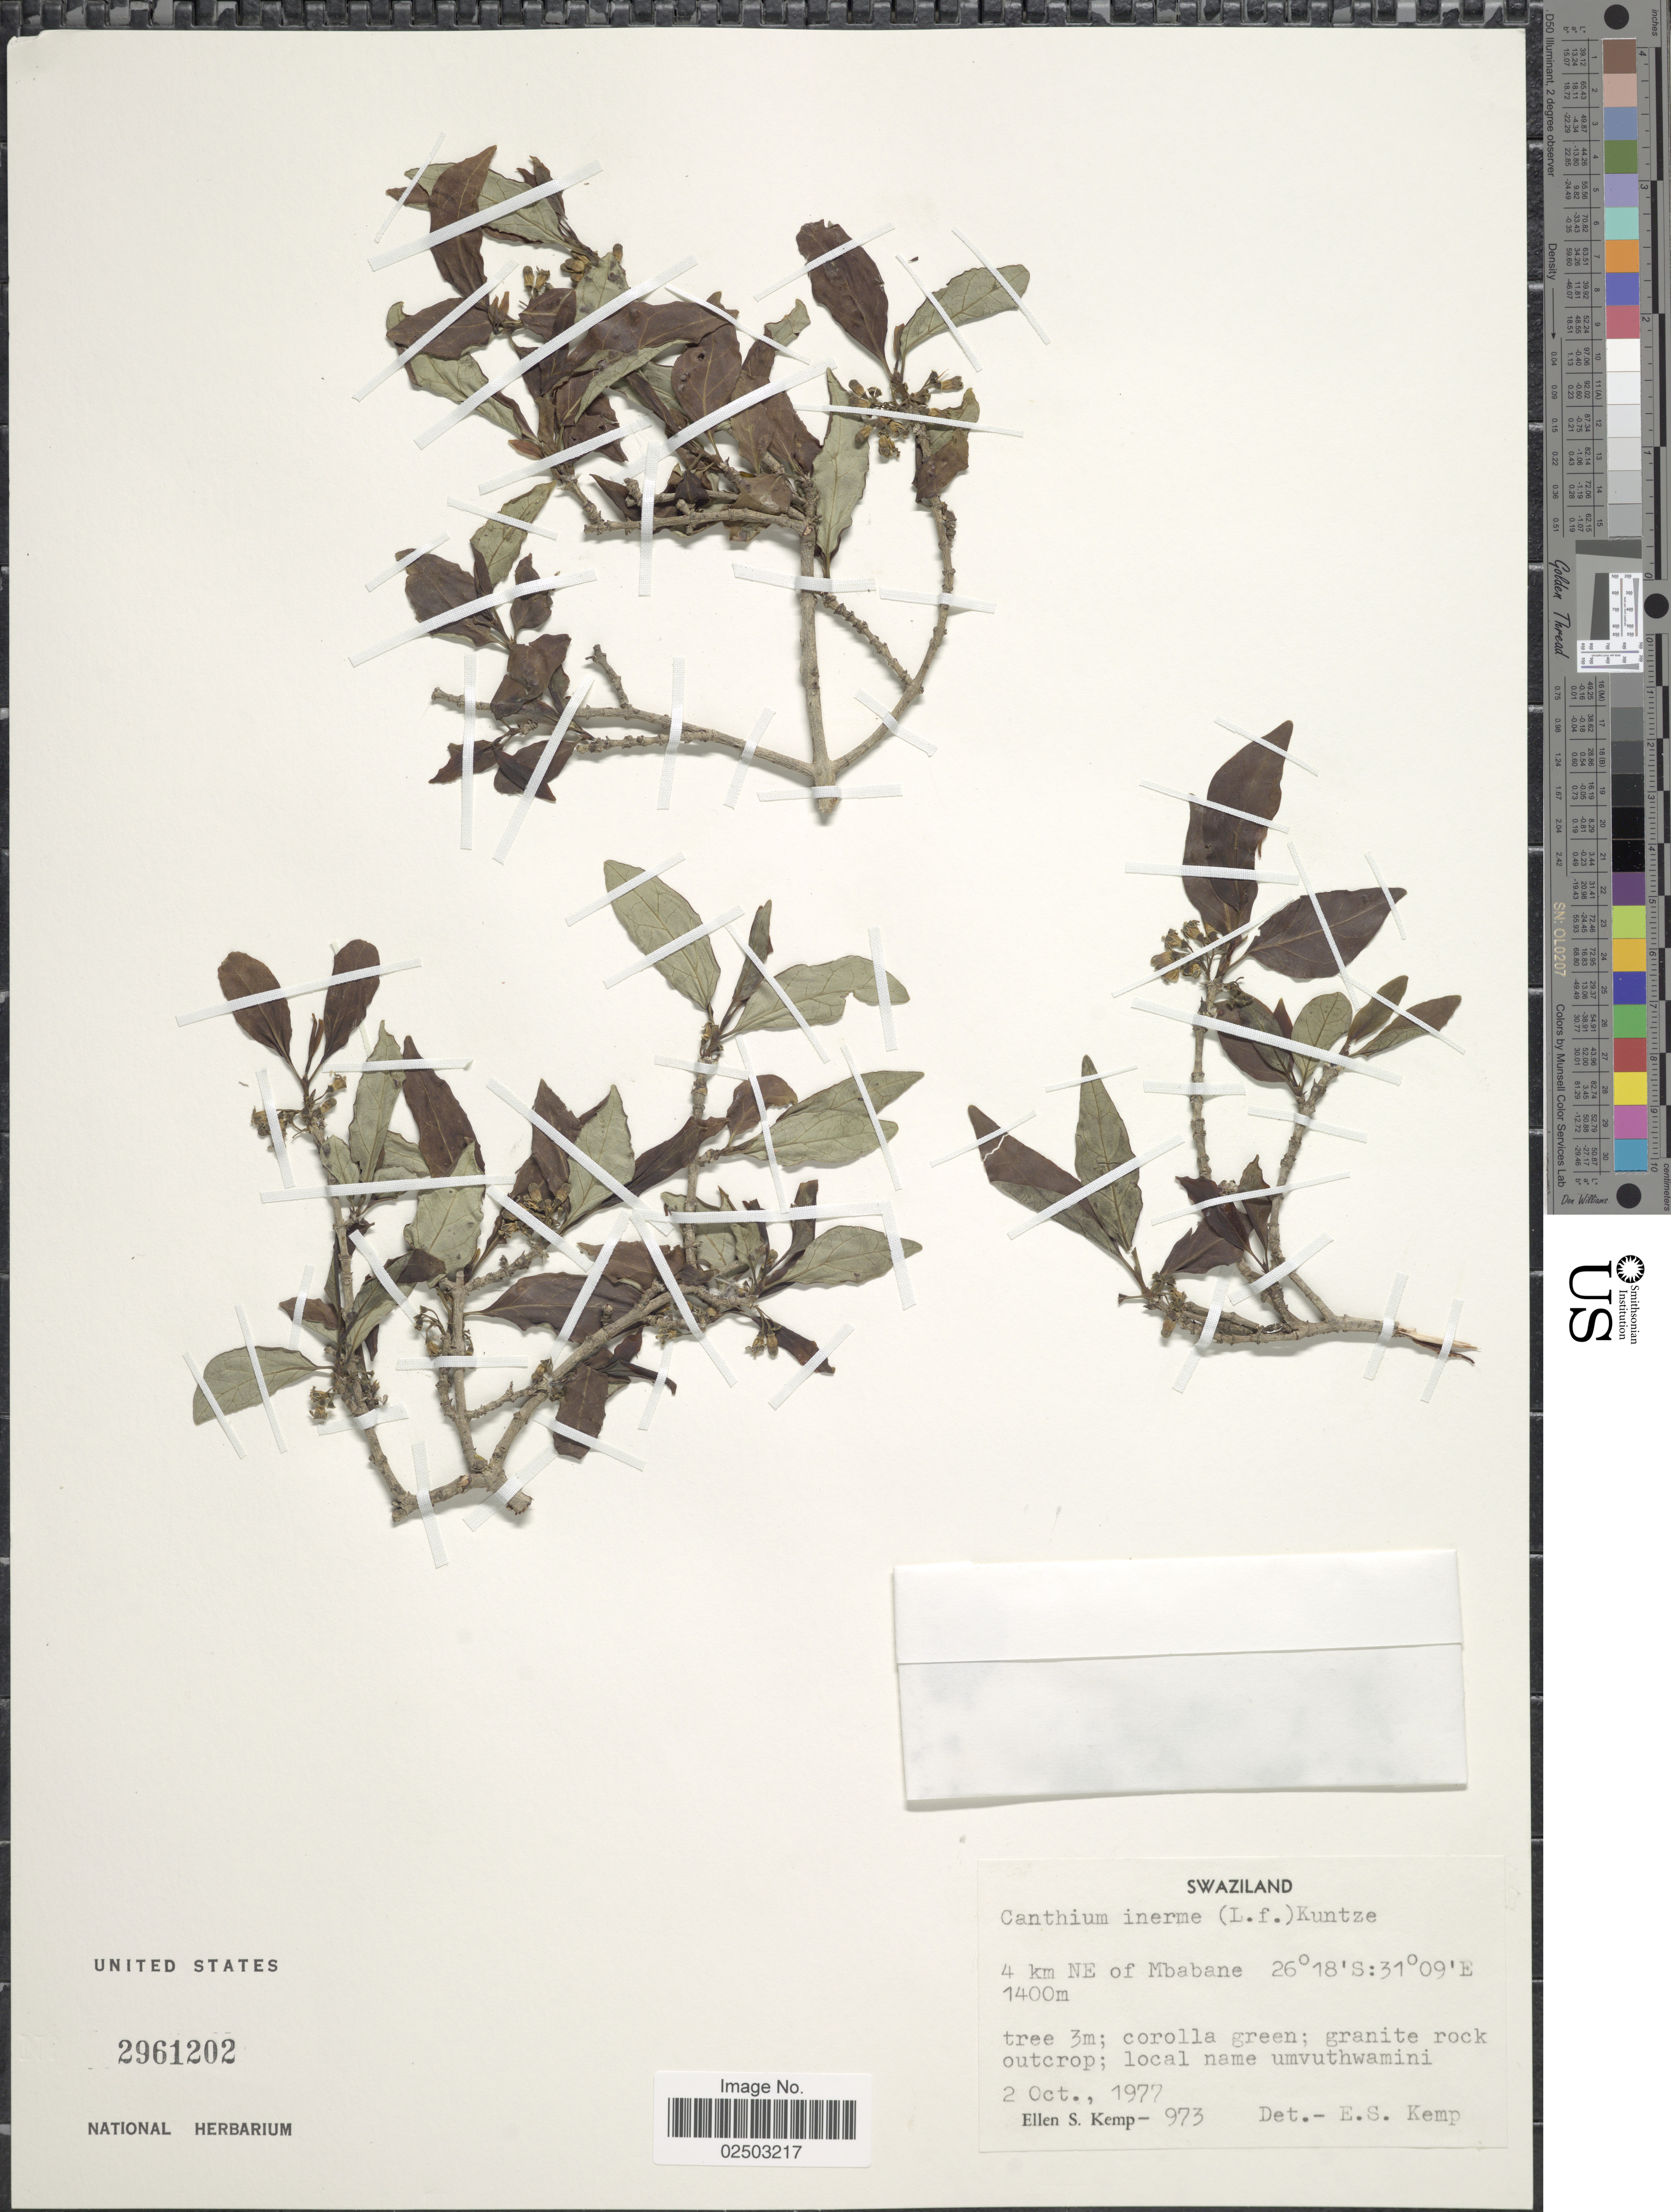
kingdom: Plantae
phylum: Tracheophyta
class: Magnoliopsida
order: Gentianales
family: Rubiaceae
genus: Canthium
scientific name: Canthium inerme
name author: (L. f.) Kuntze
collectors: E. S. Kemp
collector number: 973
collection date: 1977-10-02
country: Eswatini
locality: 4 km NE of Mbabane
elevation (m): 1400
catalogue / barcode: US 2961202